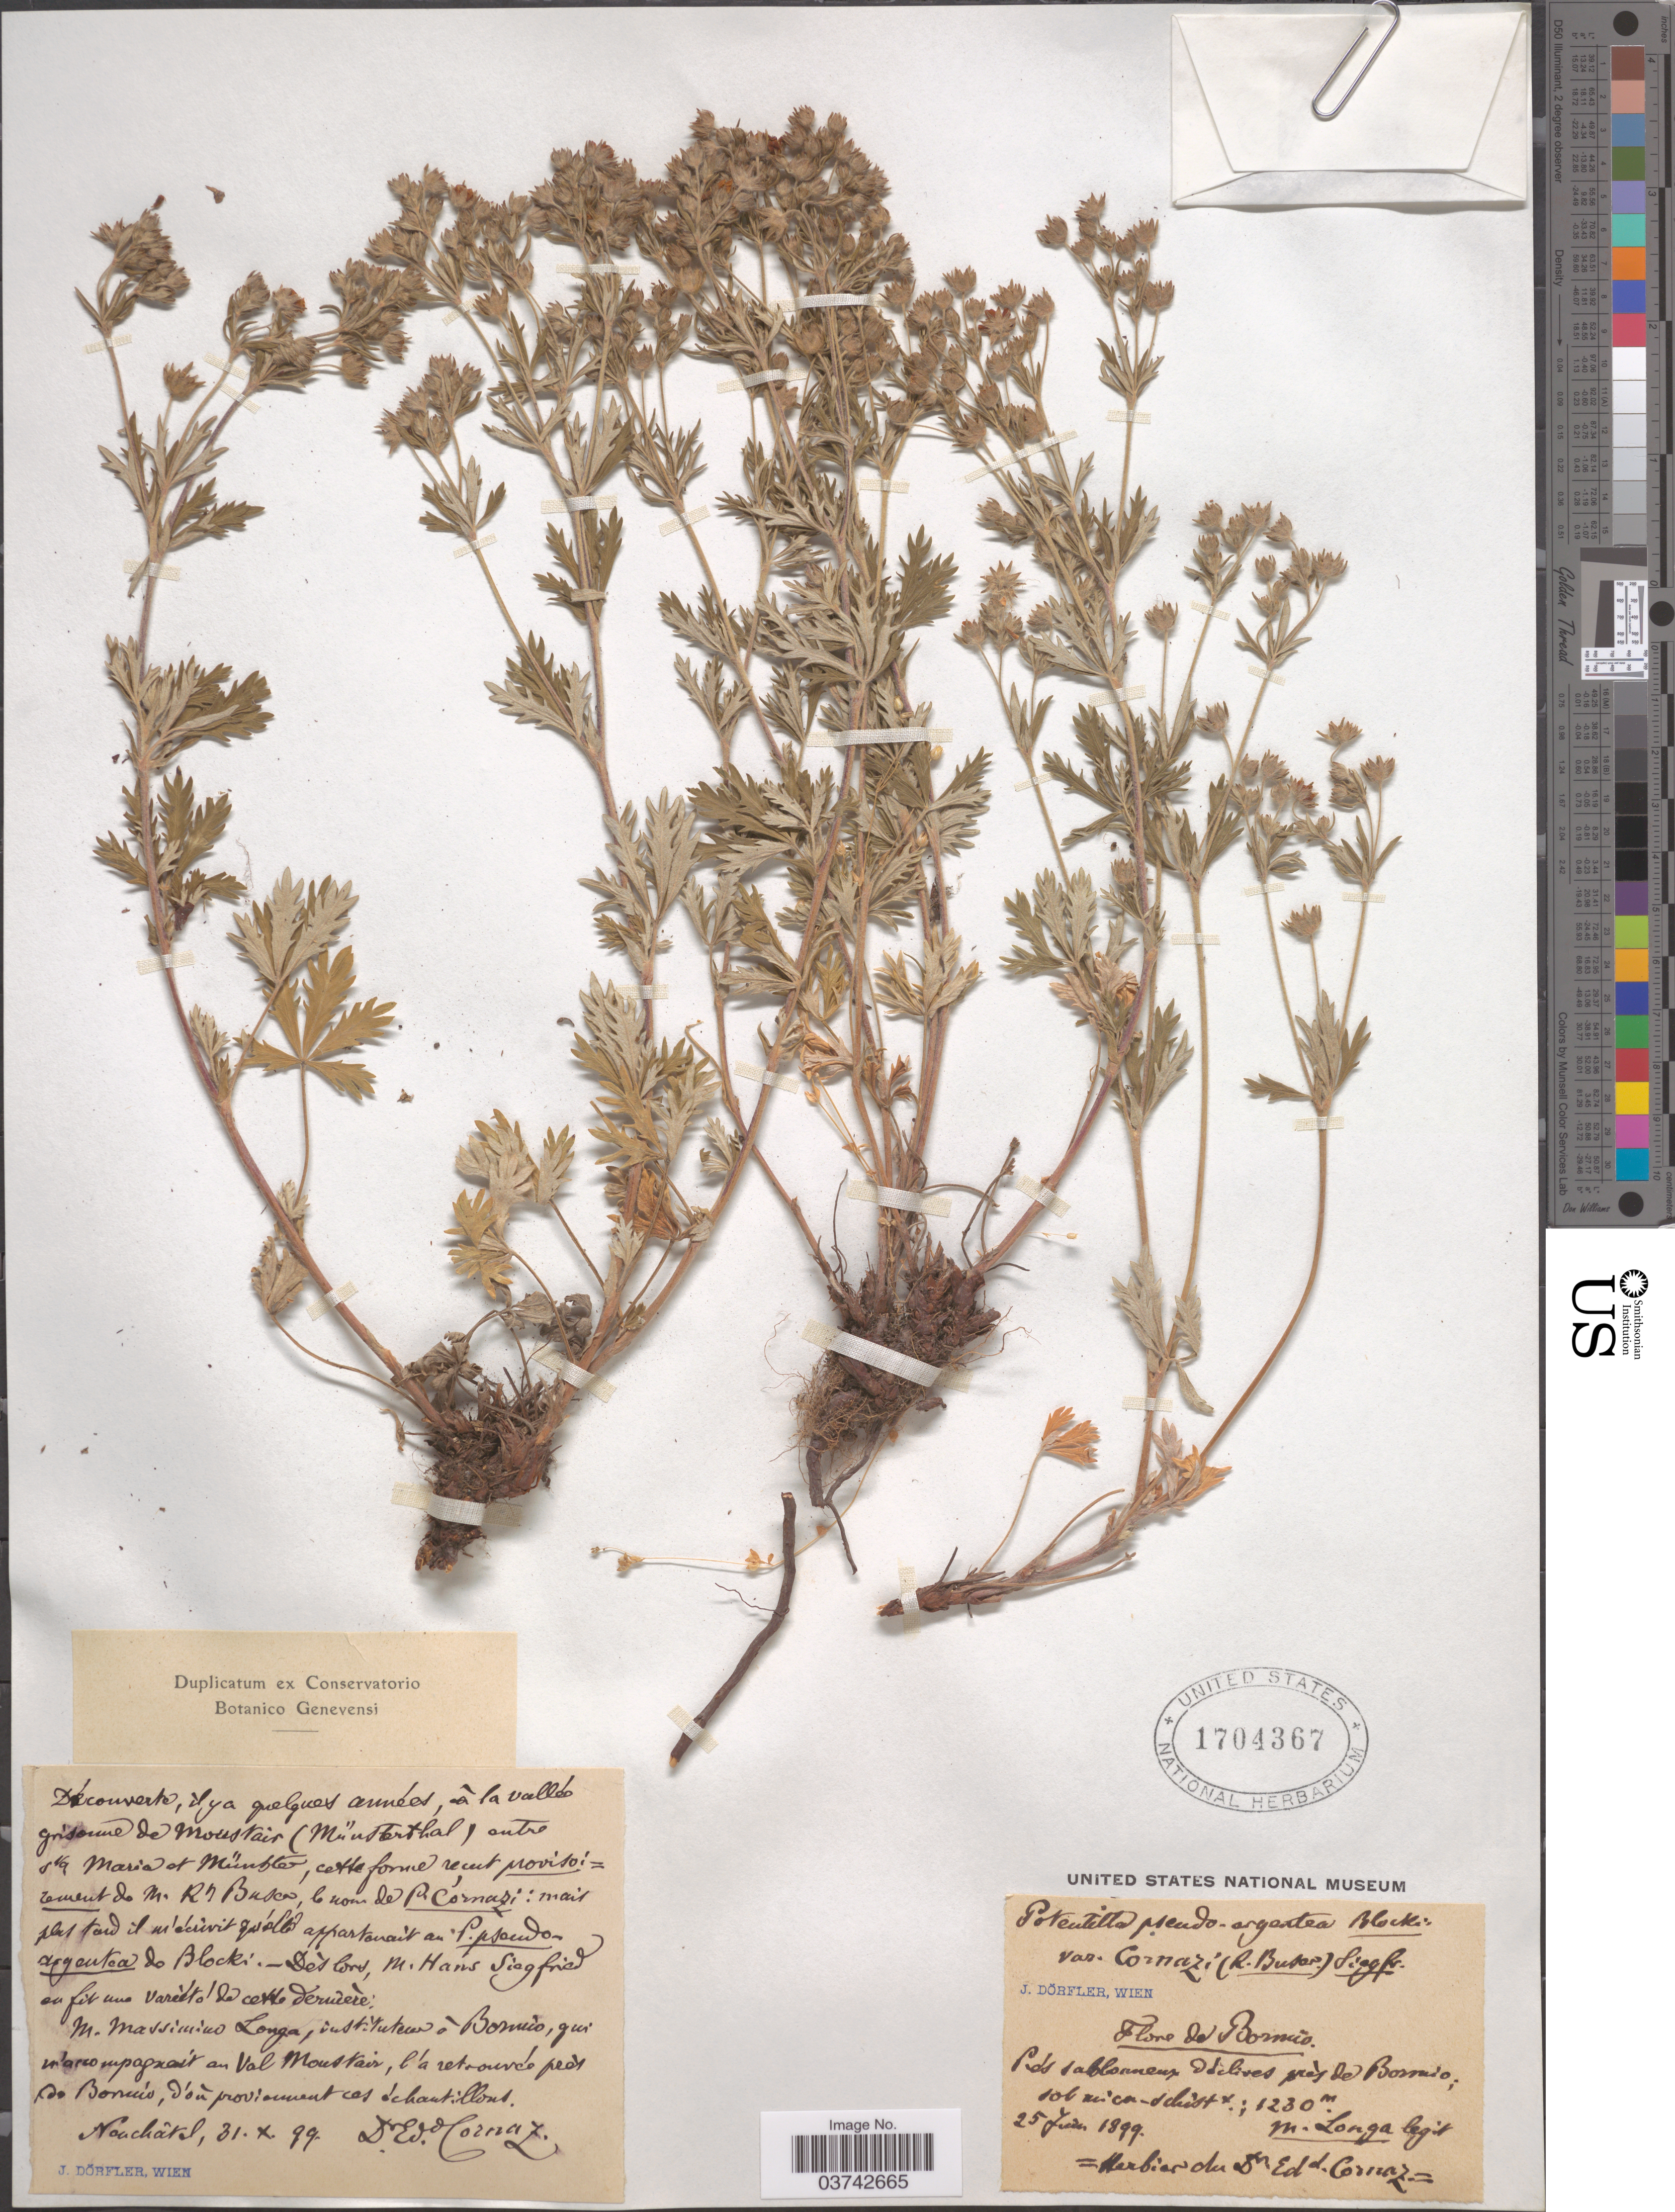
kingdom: Plantae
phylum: Tracheophyta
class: Magnoliopsida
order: Rosales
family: Rosaceae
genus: Potentilla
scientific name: Potentilla pseudoargentea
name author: Blocki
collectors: E. Cornaz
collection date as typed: Transcribed d/m/y: 31/10/99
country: Switzerland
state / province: Neuchâtel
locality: Neuchâtel.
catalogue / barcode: US 1704367-2